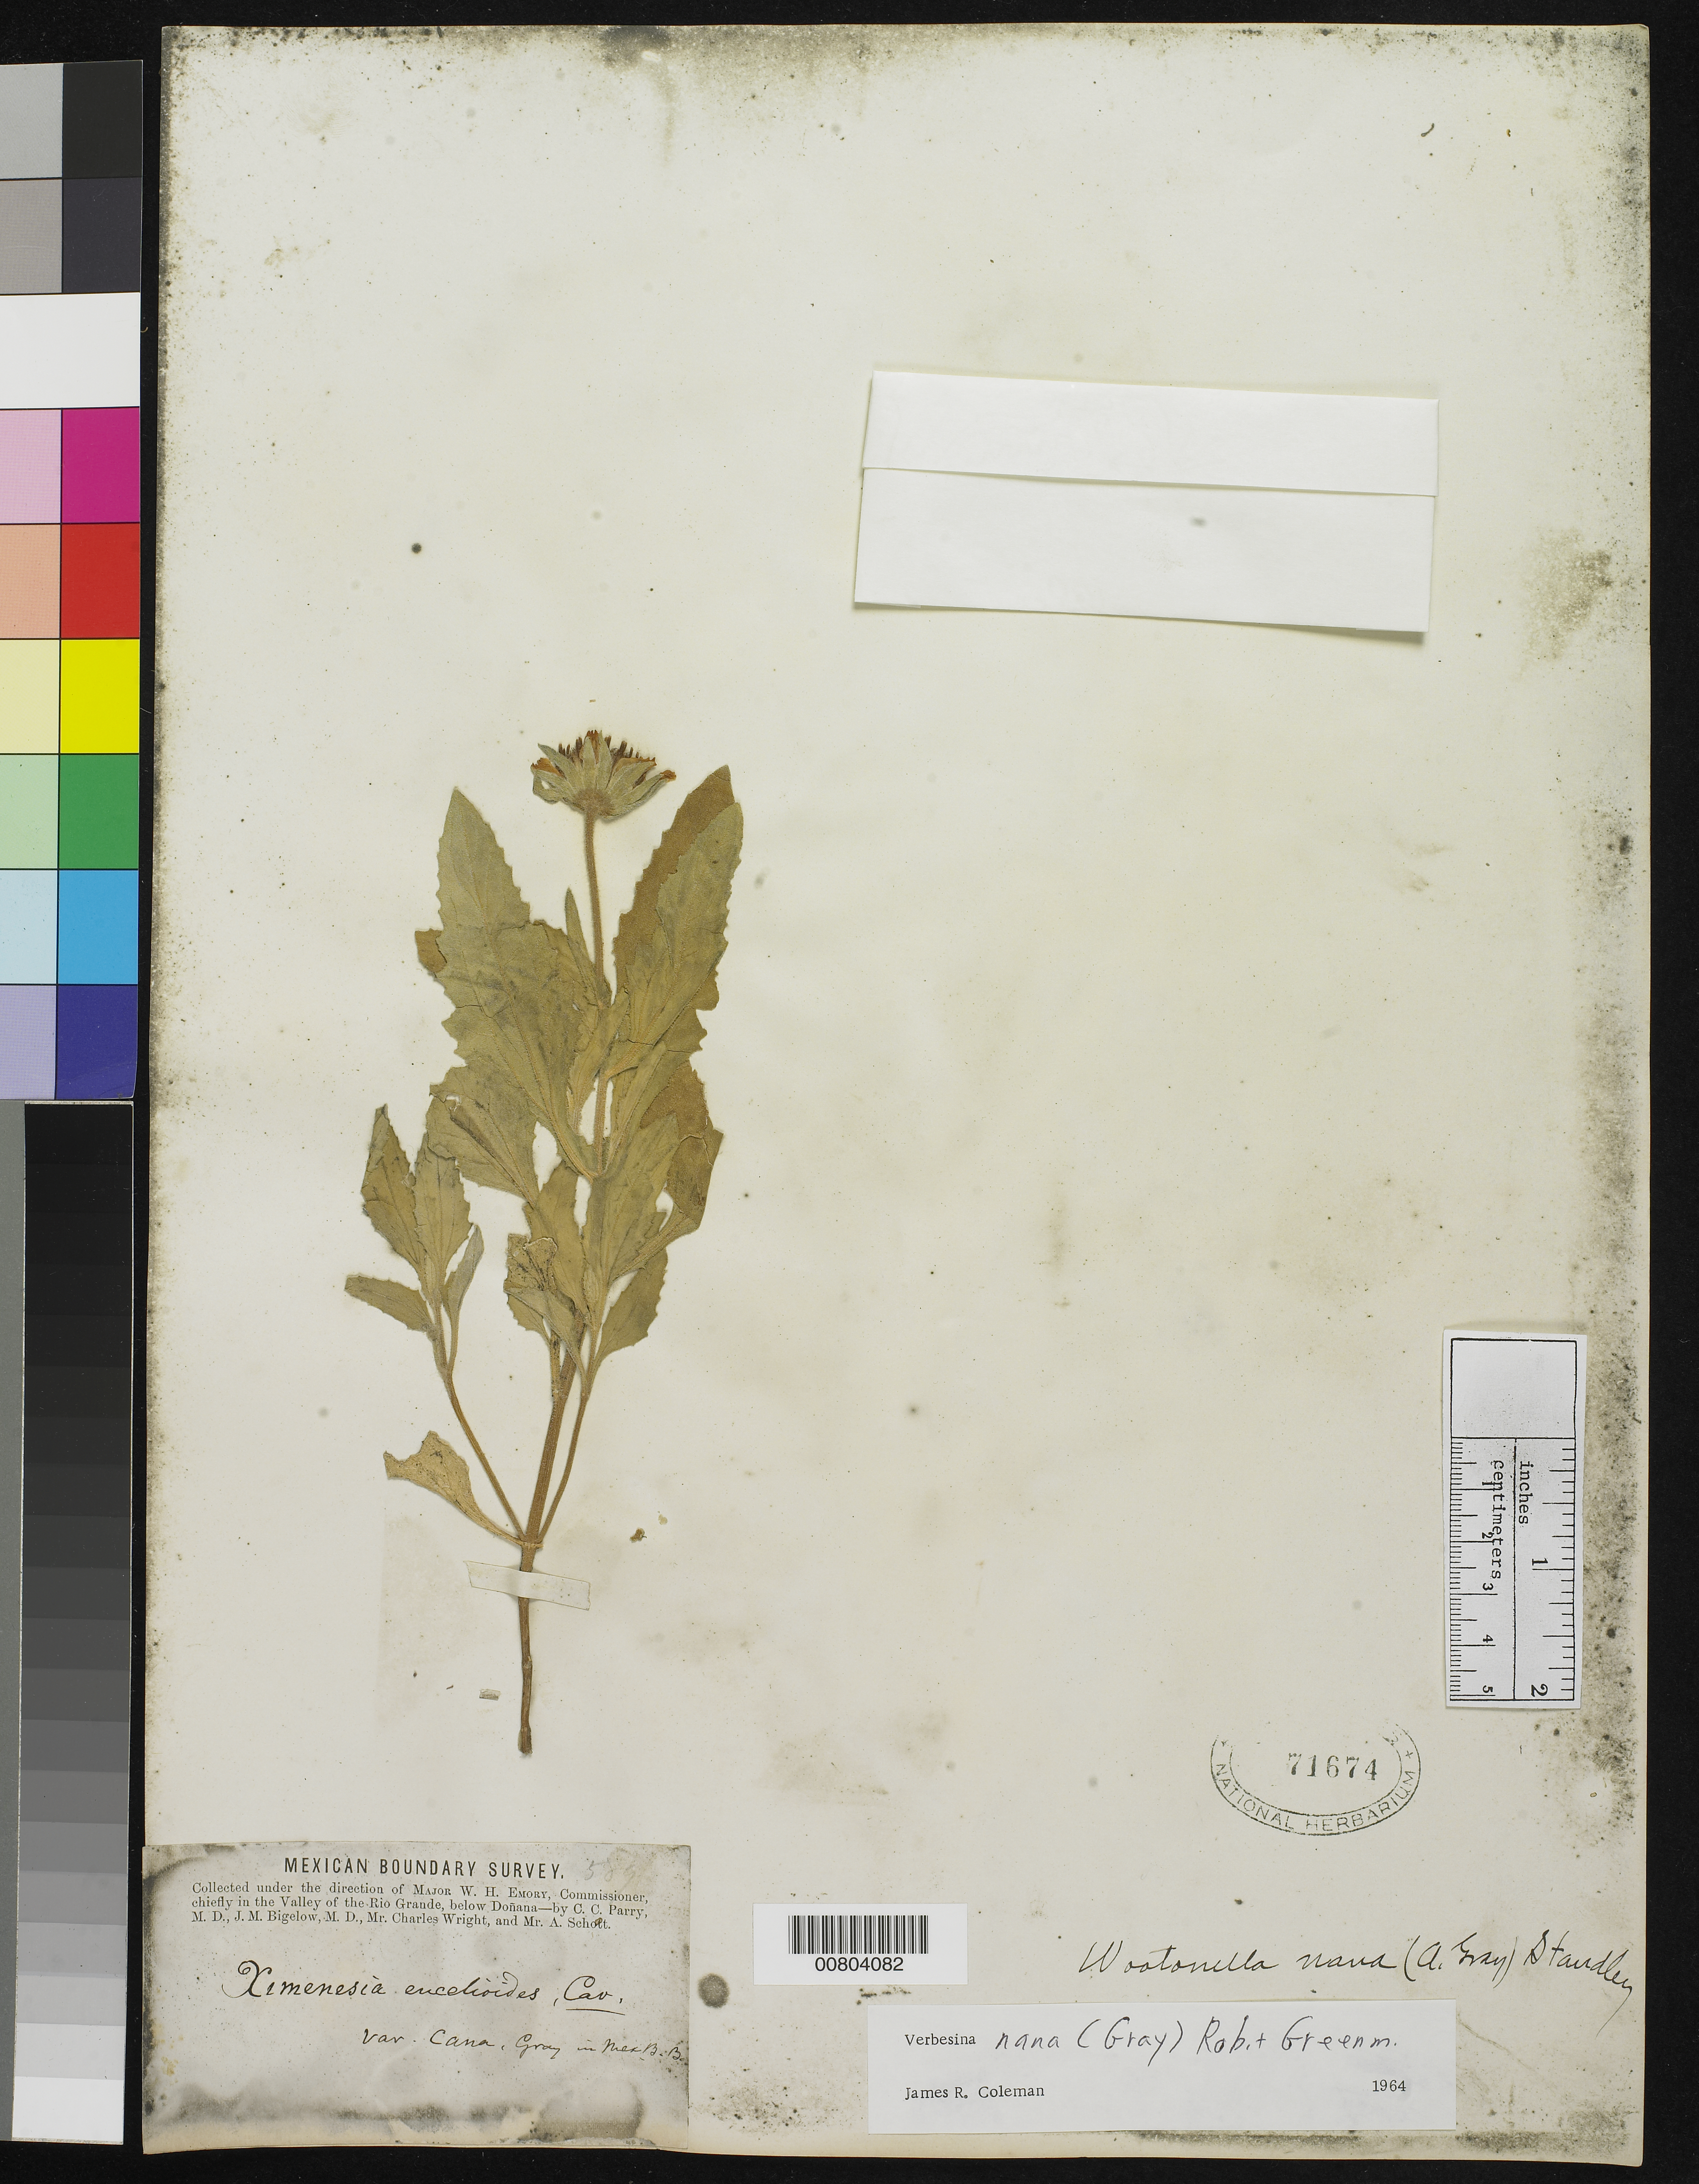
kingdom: Plantae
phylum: Tracheophyta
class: Magnoliopsida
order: Asterales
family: Asteraceae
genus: Verbesina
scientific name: Verbesina nana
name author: (A. Gray) B.L. Rob. & Greenm.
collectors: C. C. Parry, J. M. Bigelow, C. Wright & A. C. V. Schott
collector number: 589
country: United States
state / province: New Mexico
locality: Valley of the Rio Grande, below Doñana, New Mexico.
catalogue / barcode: US 71674